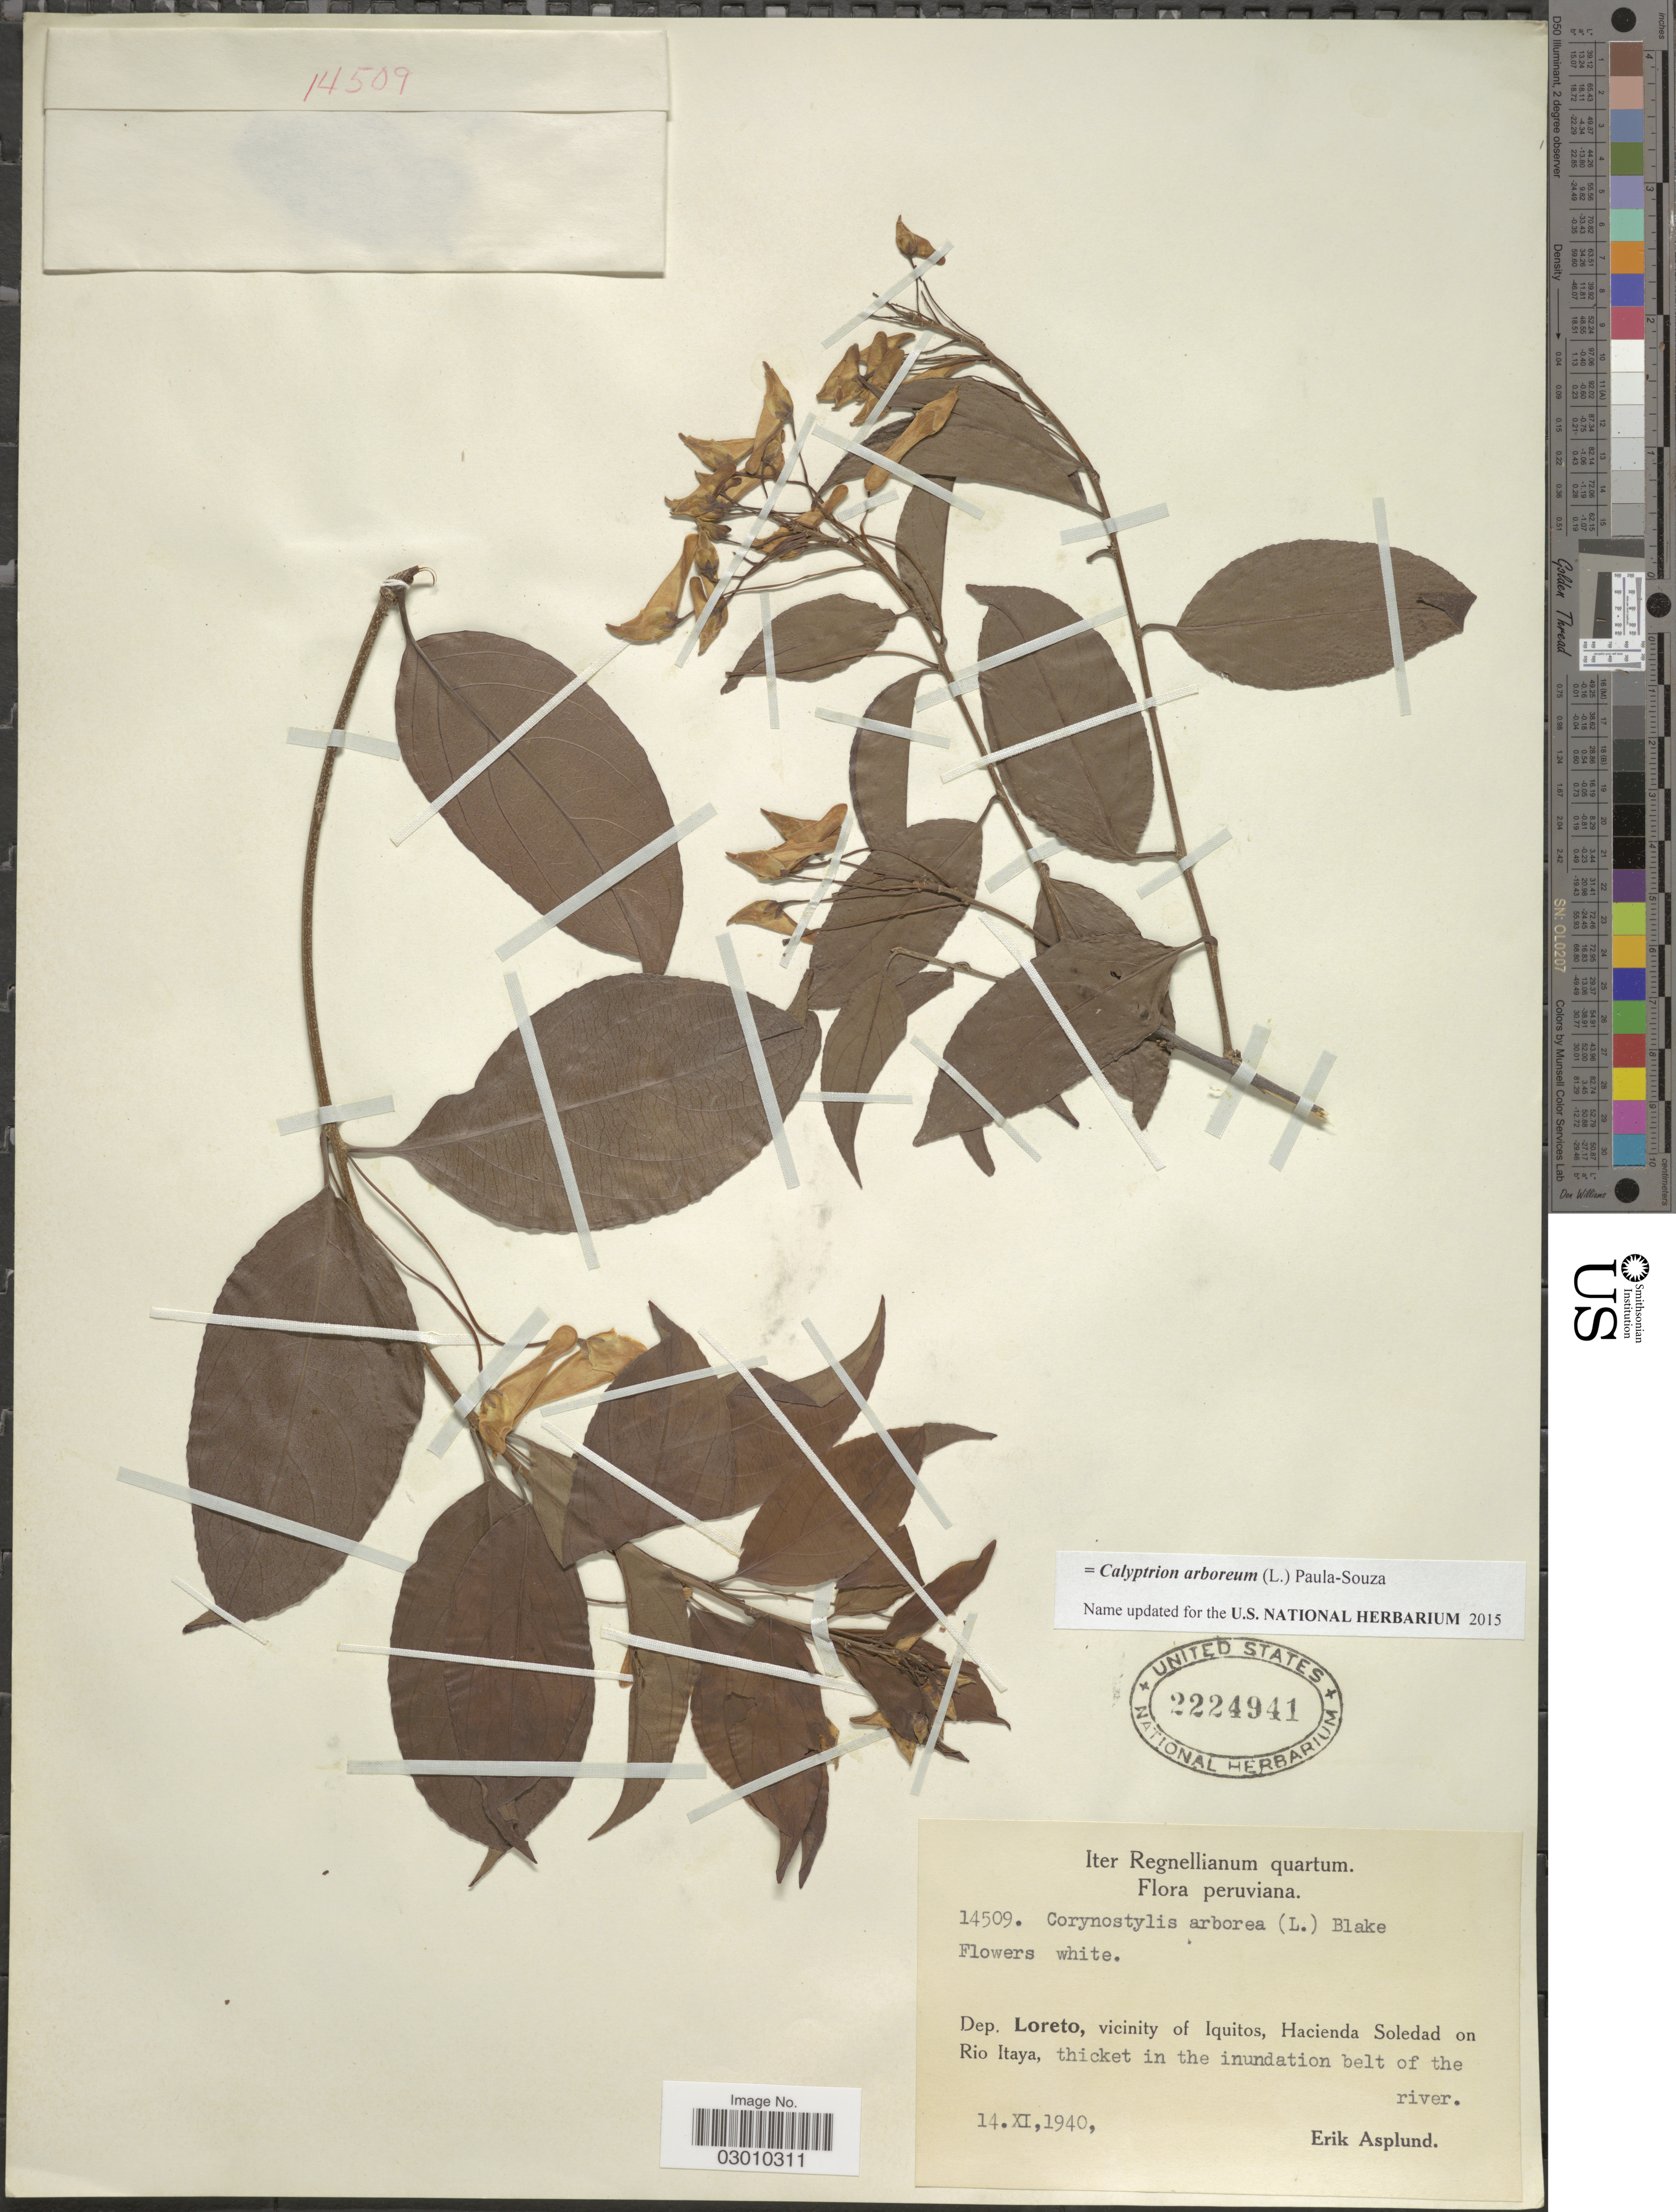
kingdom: Plantae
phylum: Tracheophyta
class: Magnoliopsida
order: Malpighiales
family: Violaceae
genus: Calyptrion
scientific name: Calyptrion arboreum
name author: (L.) Paula-Souza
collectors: E. Asplund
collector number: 14509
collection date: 1940-11-14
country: Peru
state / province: Loreto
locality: Dep. Loreto, vicinity of Iquitos, Hacienda Soledad on Rio Itaya.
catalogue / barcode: US 2224941